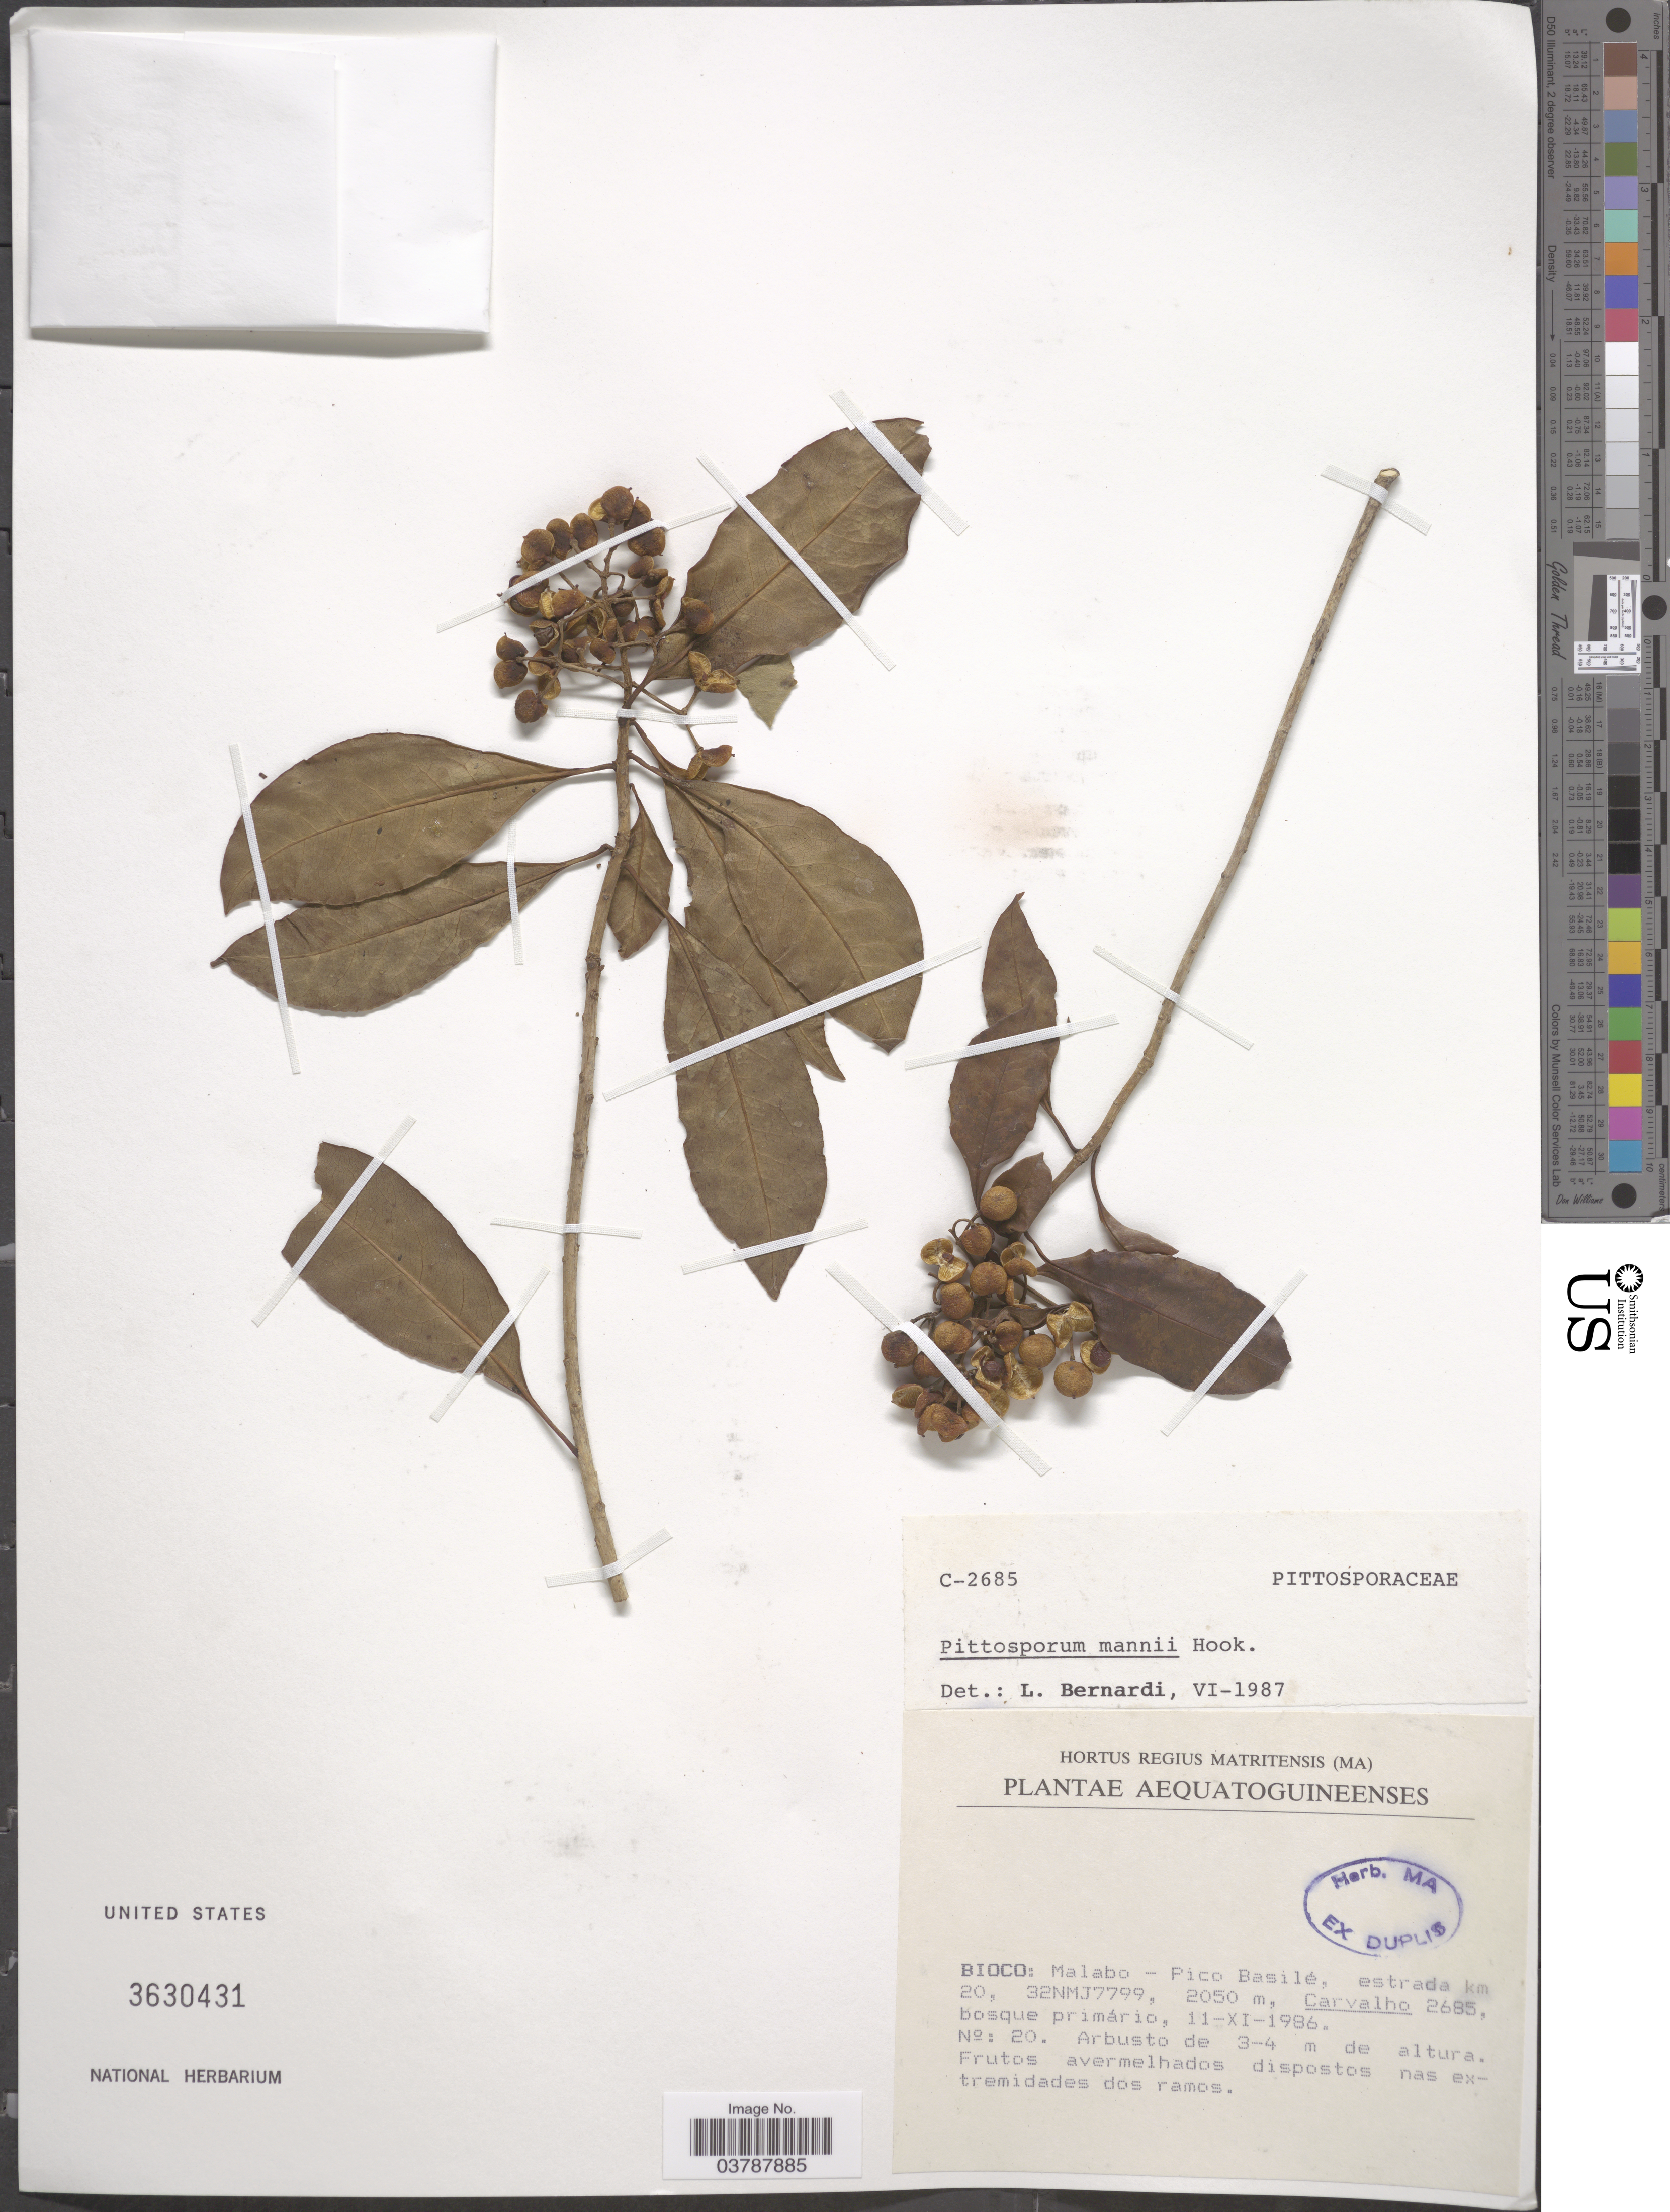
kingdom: Plantae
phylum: Tracheophyta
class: Magnoliopsida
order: Apiales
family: Pittosporaceae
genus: Pittosporum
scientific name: Pittosporum mannii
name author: Hook. f.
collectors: Carvalho, --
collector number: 2685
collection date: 1986-11-11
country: Equatorial Guinea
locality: Bioco: Malabo- Pico Basilé, estrada km 20, 32NMJ7799.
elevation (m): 2050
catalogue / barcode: US 3630431